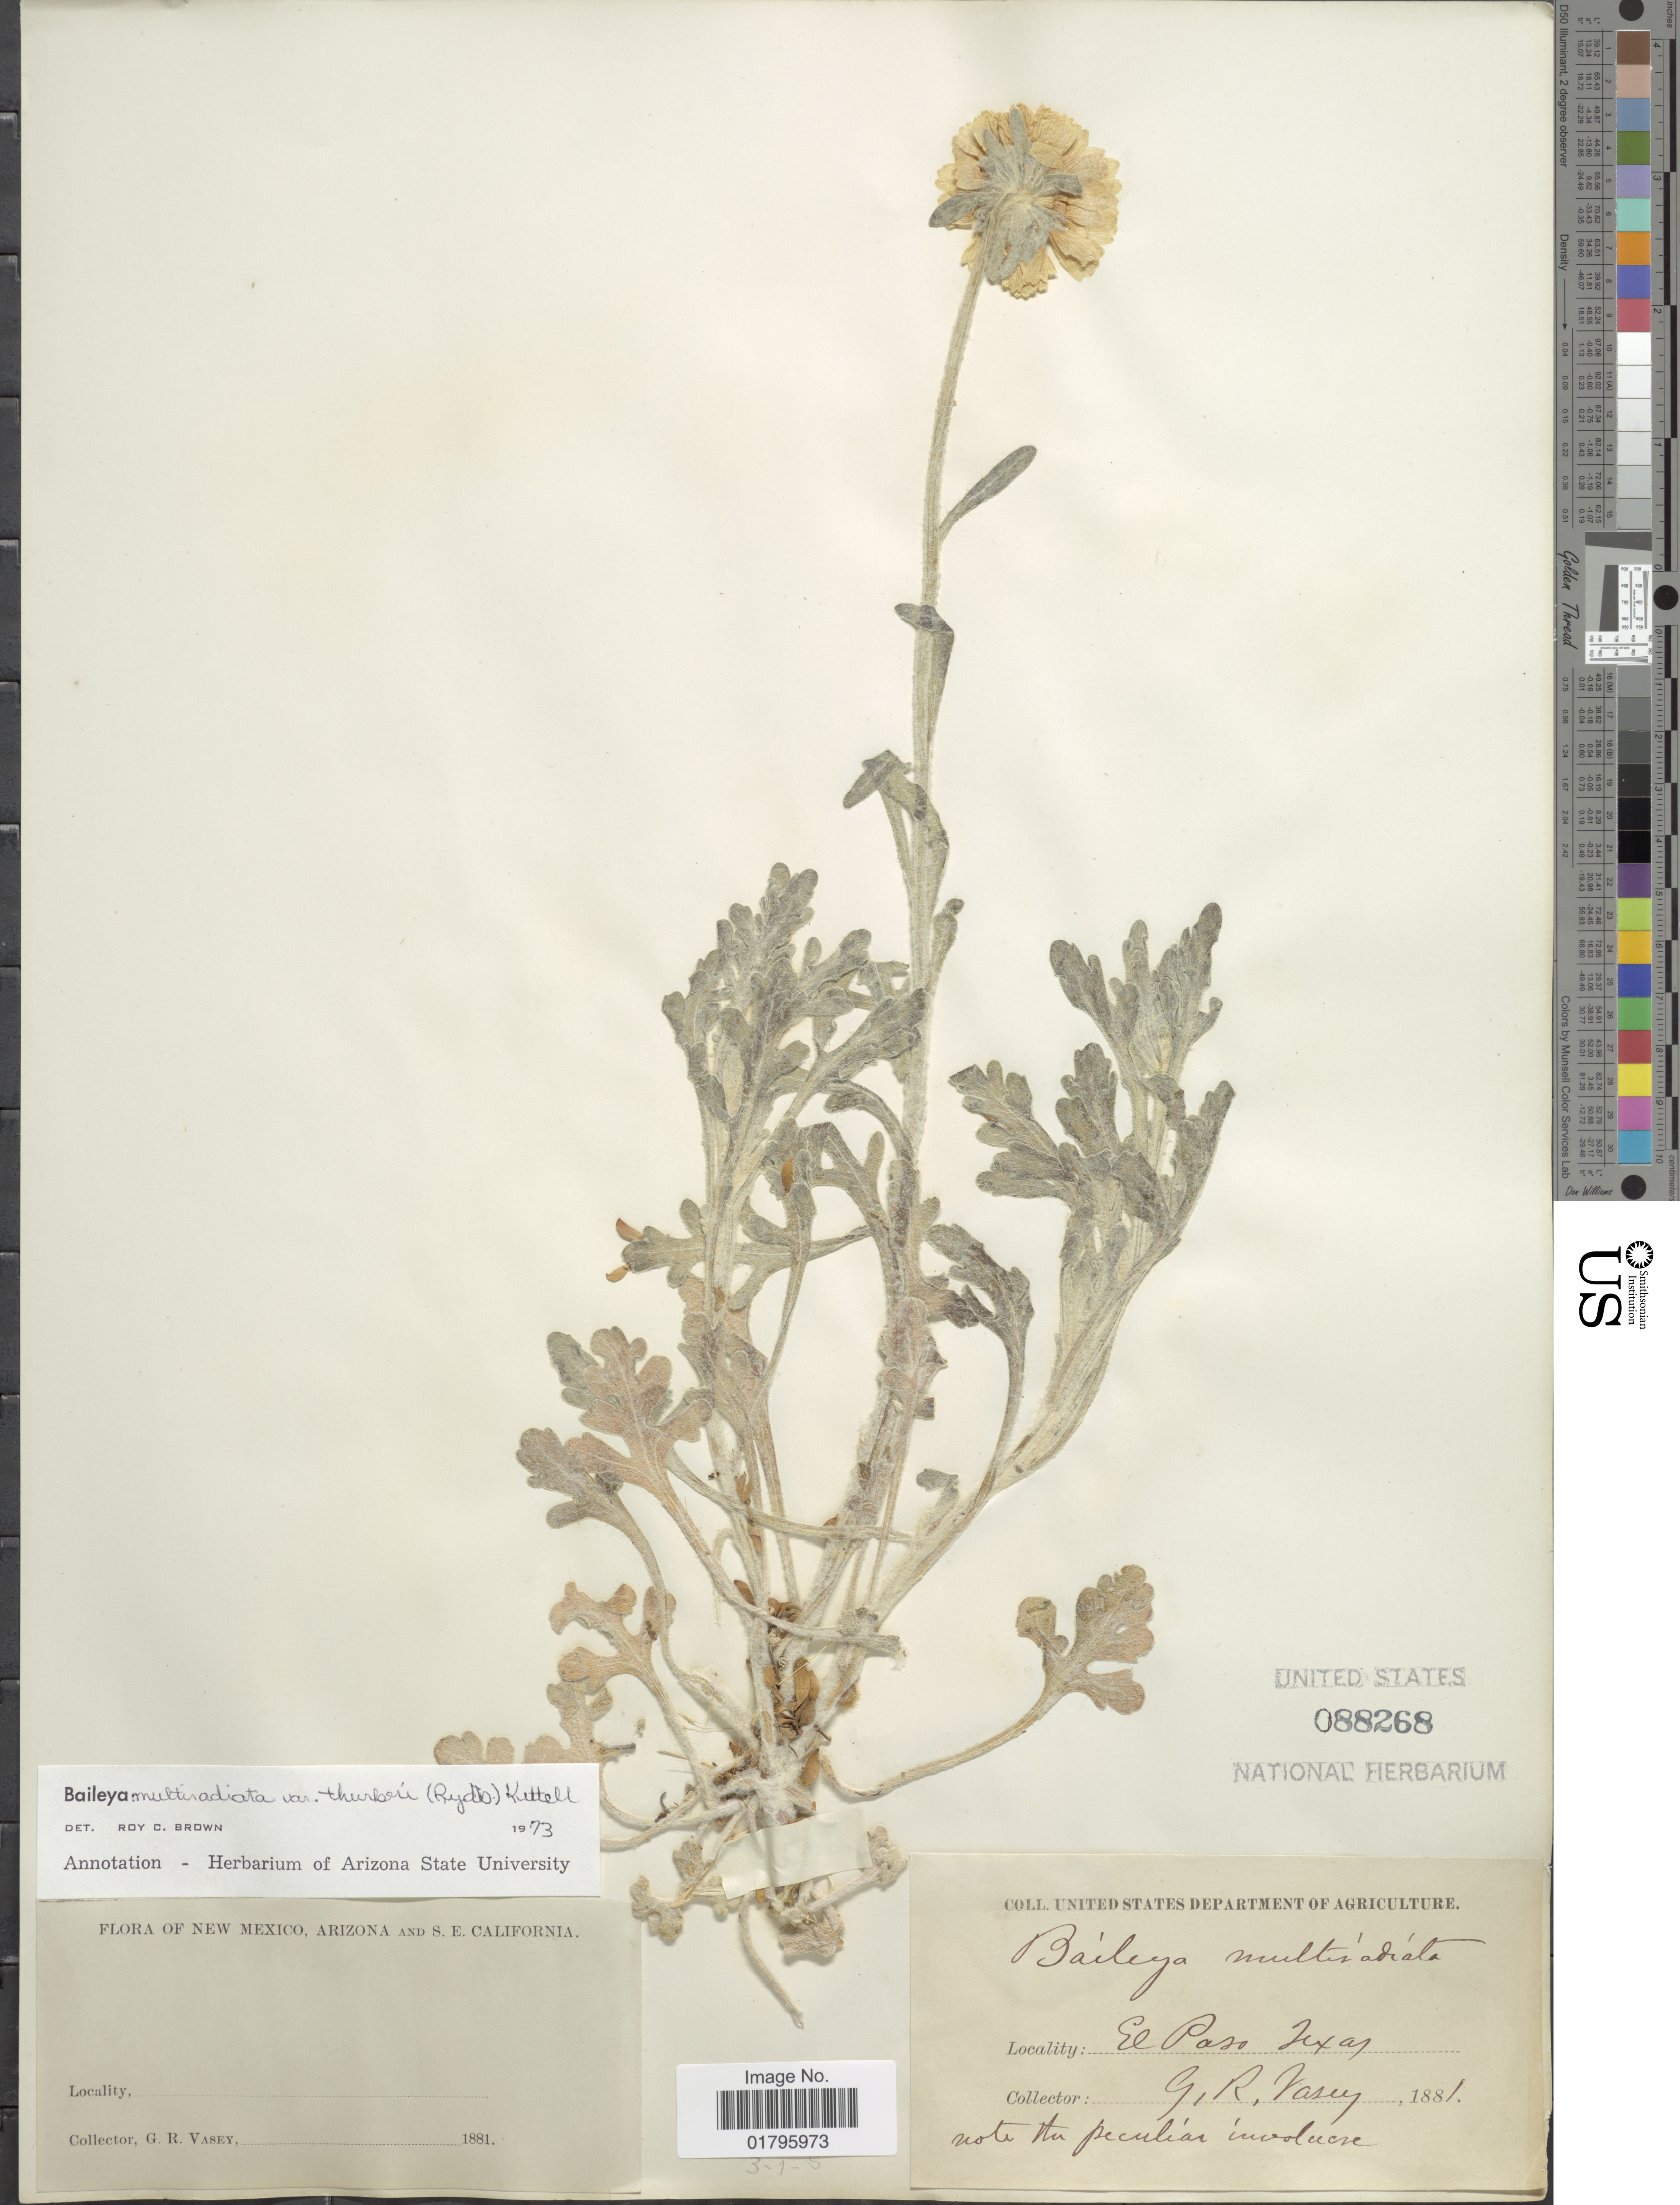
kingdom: Plantae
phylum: Tracheophyta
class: Magnoliopsida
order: Asterales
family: Asteraceae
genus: Baileya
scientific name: Baileya multiradiata var. thurberi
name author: (Rydb.) Kittell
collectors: G. R. Vasey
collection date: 1881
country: United States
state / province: Texas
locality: Paso, El Paso Texas.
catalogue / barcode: US 88268